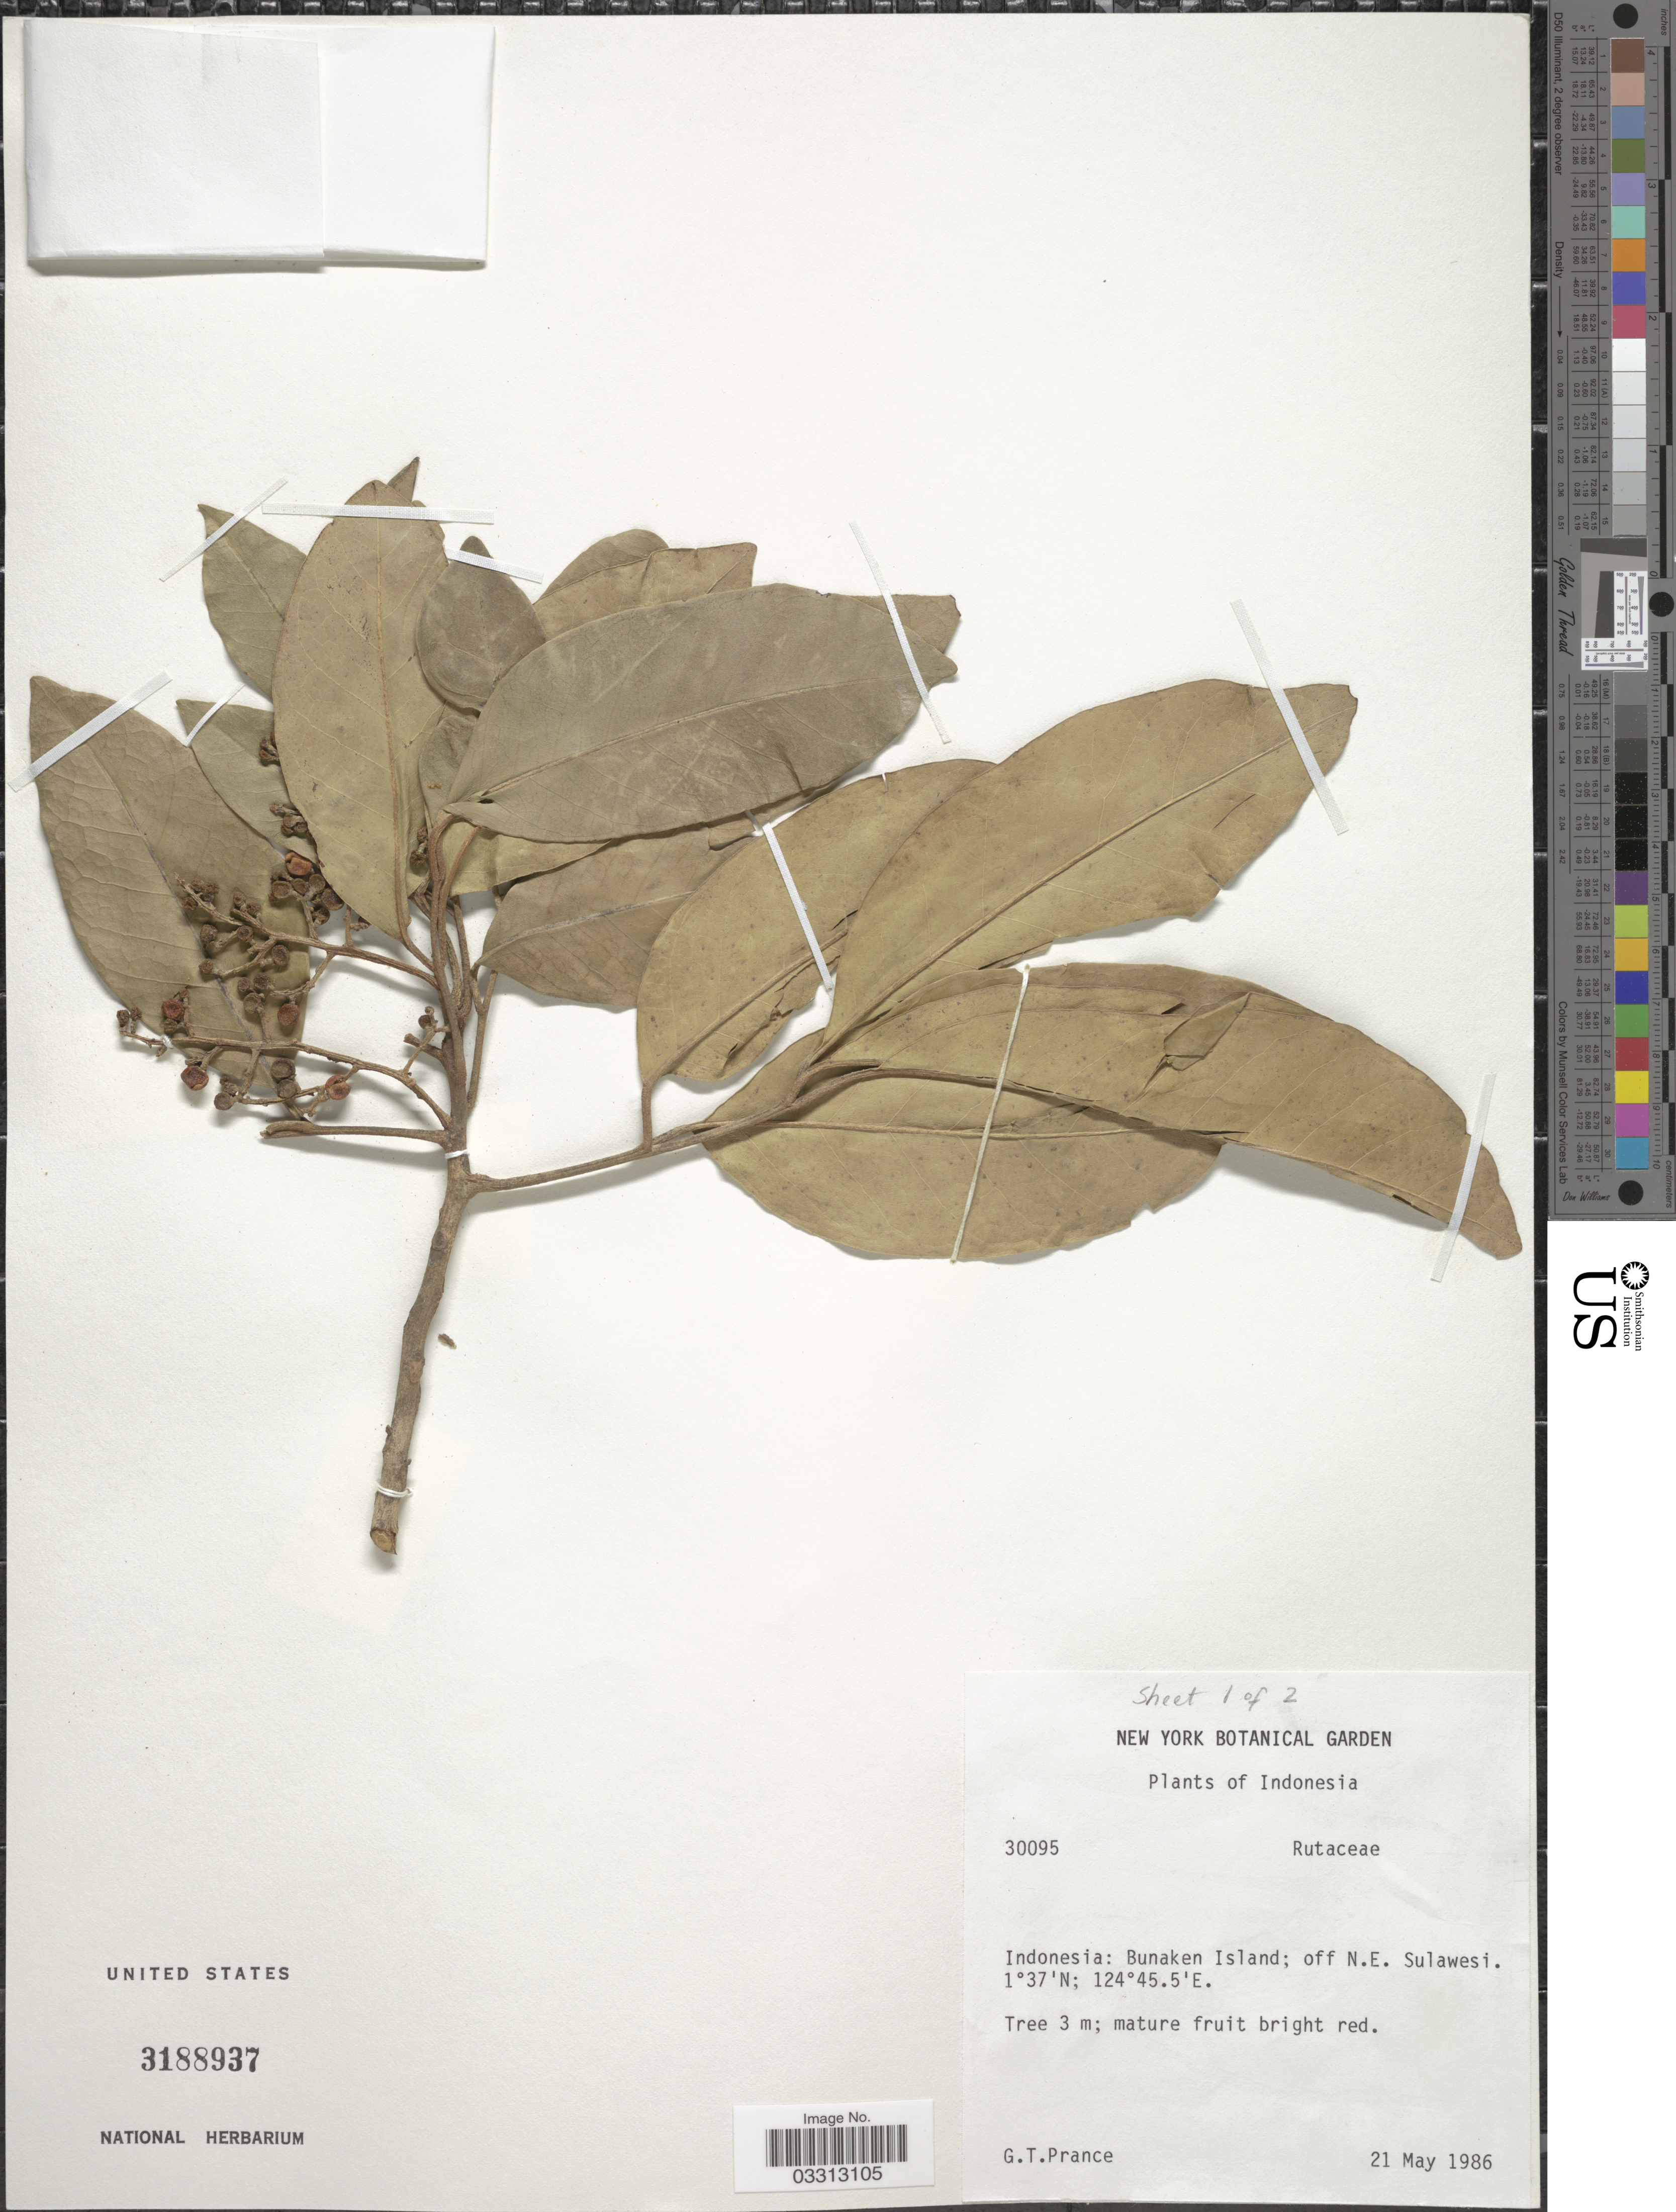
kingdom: Plantae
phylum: Tracheophyta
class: Magnoliopsida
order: Sapindales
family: Rutaceae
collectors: G. T. Prance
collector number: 30095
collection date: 1986-05-21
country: Indonesia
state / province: Sulawesi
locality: Bunaken Island; off N. E. Sulawesi.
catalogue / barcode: US 3188937